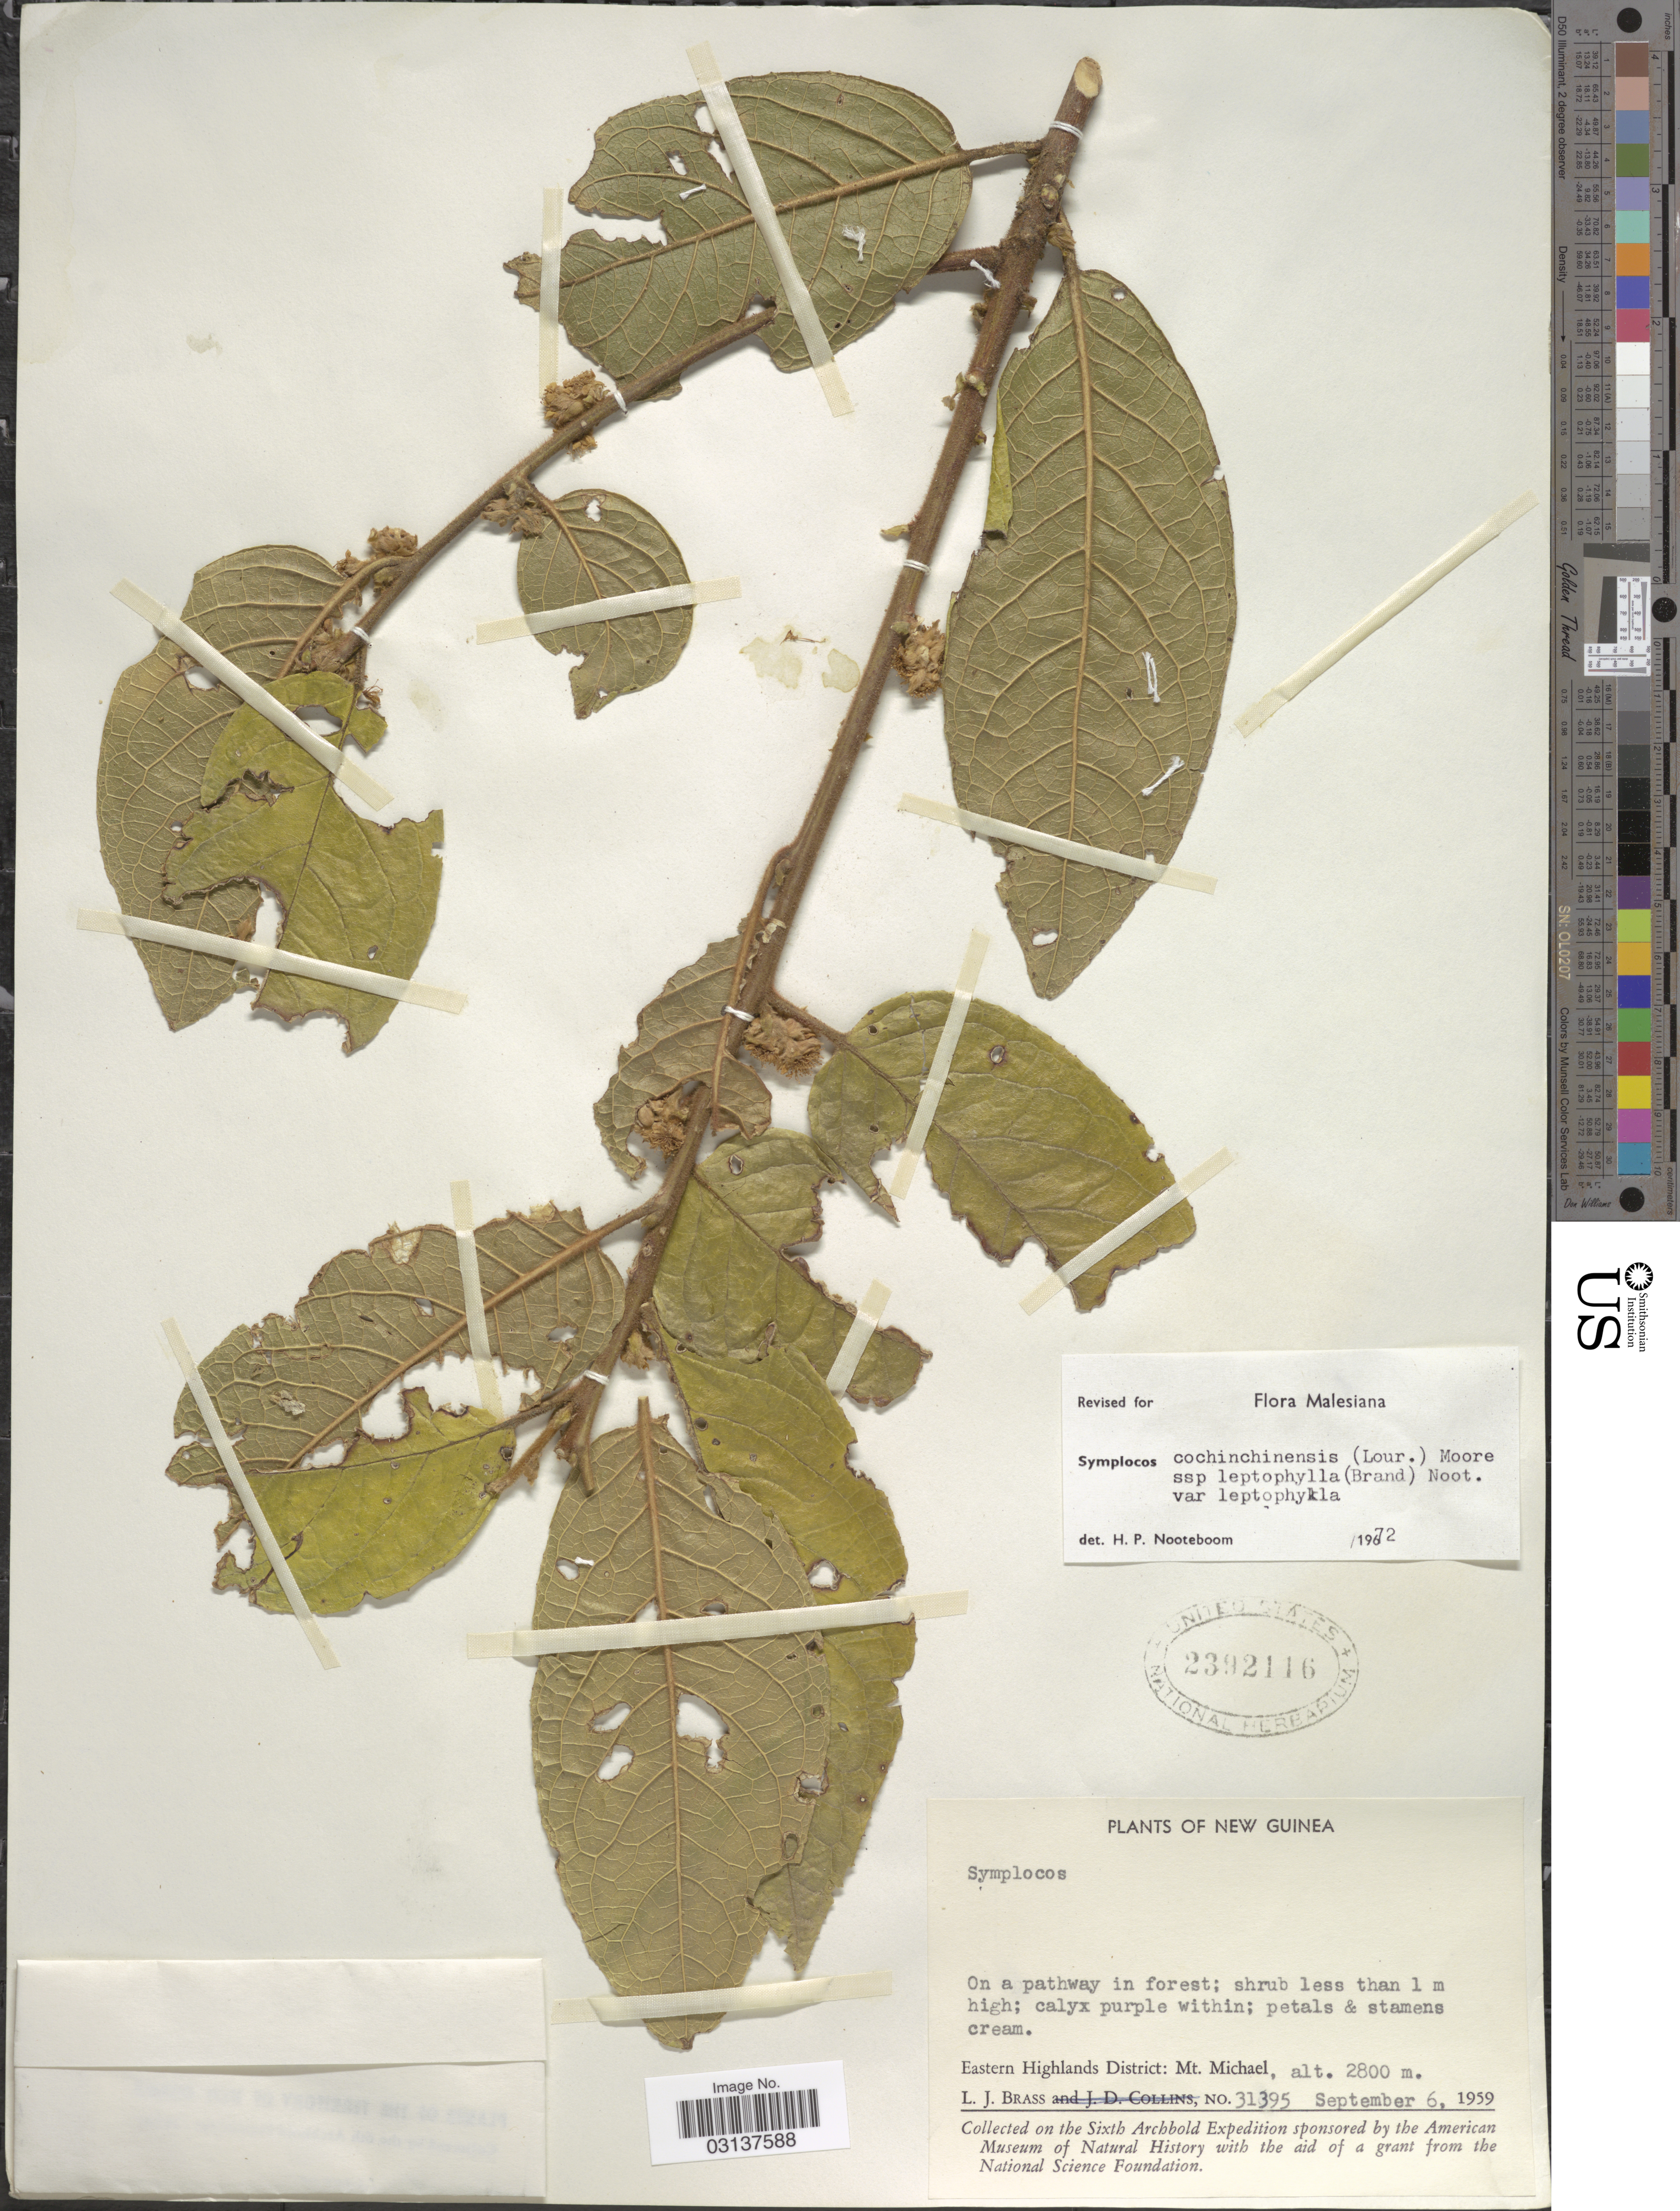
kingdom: Plantae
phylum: Tracheophyta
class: Magnoliopsida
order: Ericales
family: Symplocaceae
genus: Symplocos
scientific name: Symplocos cochinchinensis var. leptophylla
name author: (Brand) Noot.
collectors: L. J. Brass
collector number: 31395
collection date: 1959-09-06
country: Papua New Guinea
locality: New Guinea, Eastern Highlands District: Mt. Michael.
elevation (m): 2800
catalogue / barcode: US 2392116